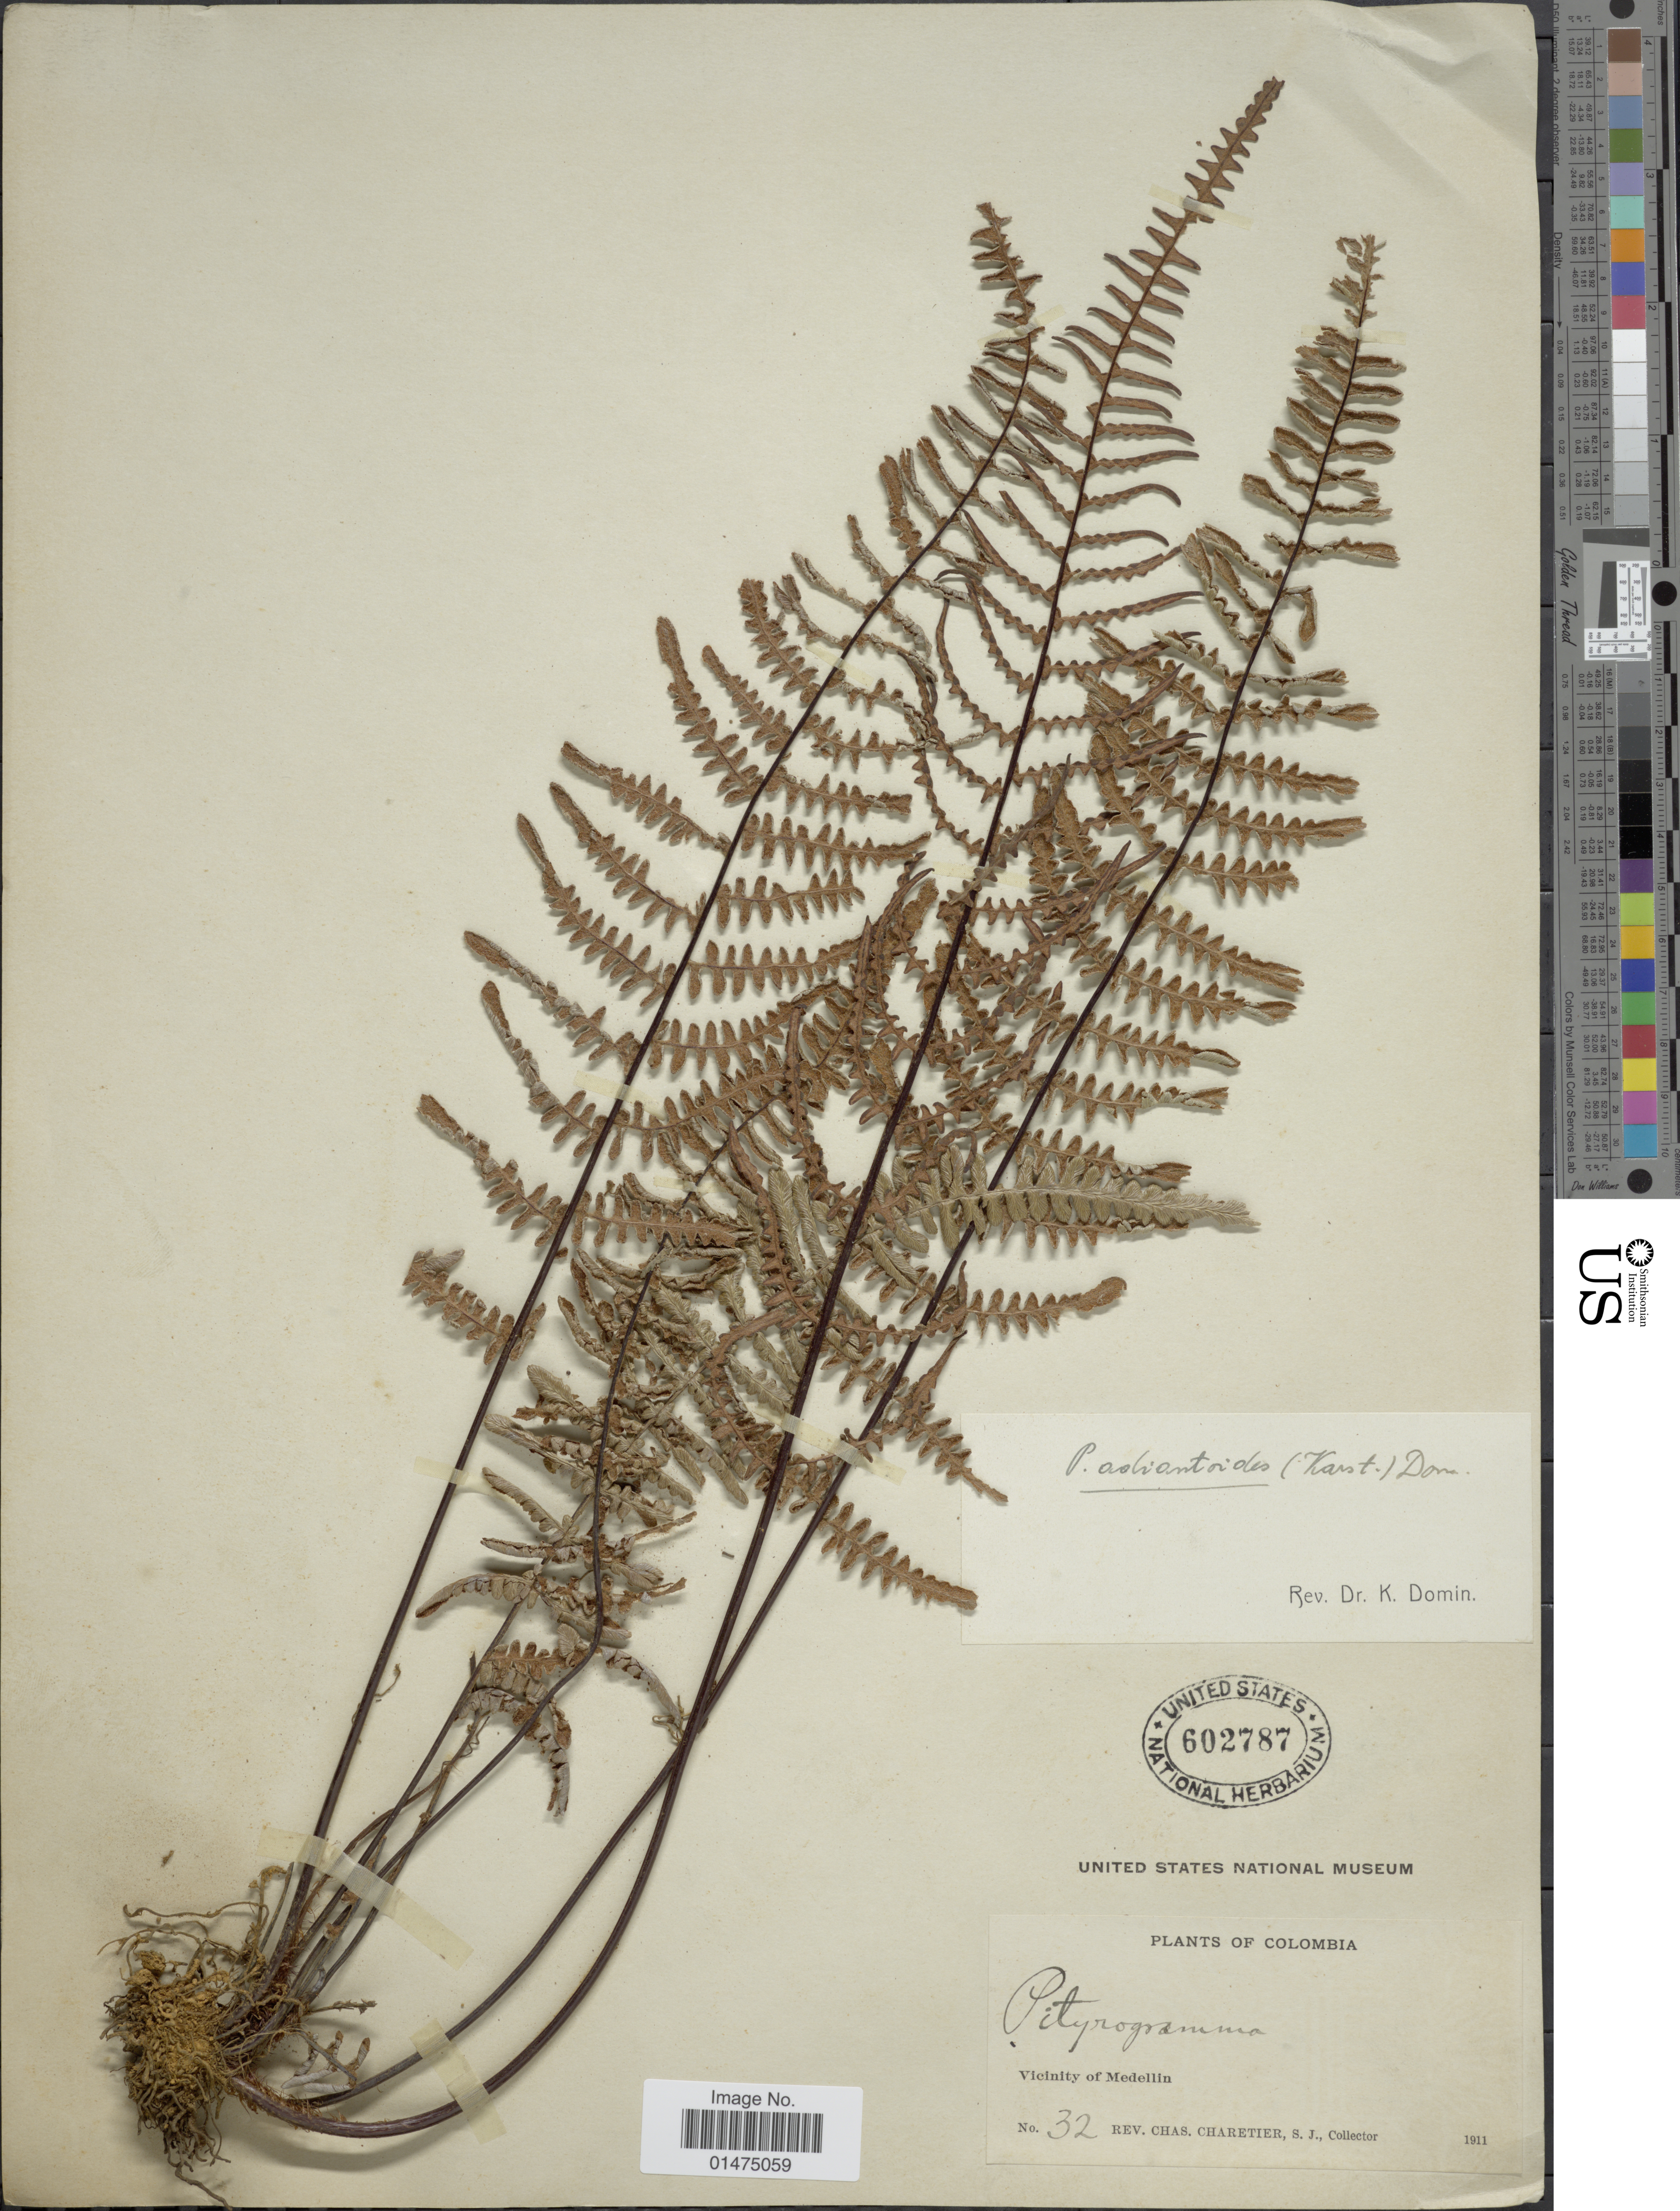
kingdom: Plantae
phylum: Tracheophyta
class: Polypodiopsida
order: Polypodiales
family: Pteridaceae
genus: Pityrogramma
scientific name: Pityrogramma ochracea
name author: (C. Presl) Domin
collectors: C. Charetier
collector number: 32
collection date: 1911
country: Colombia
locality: Vicinity of Medellin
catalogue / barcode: US 602787